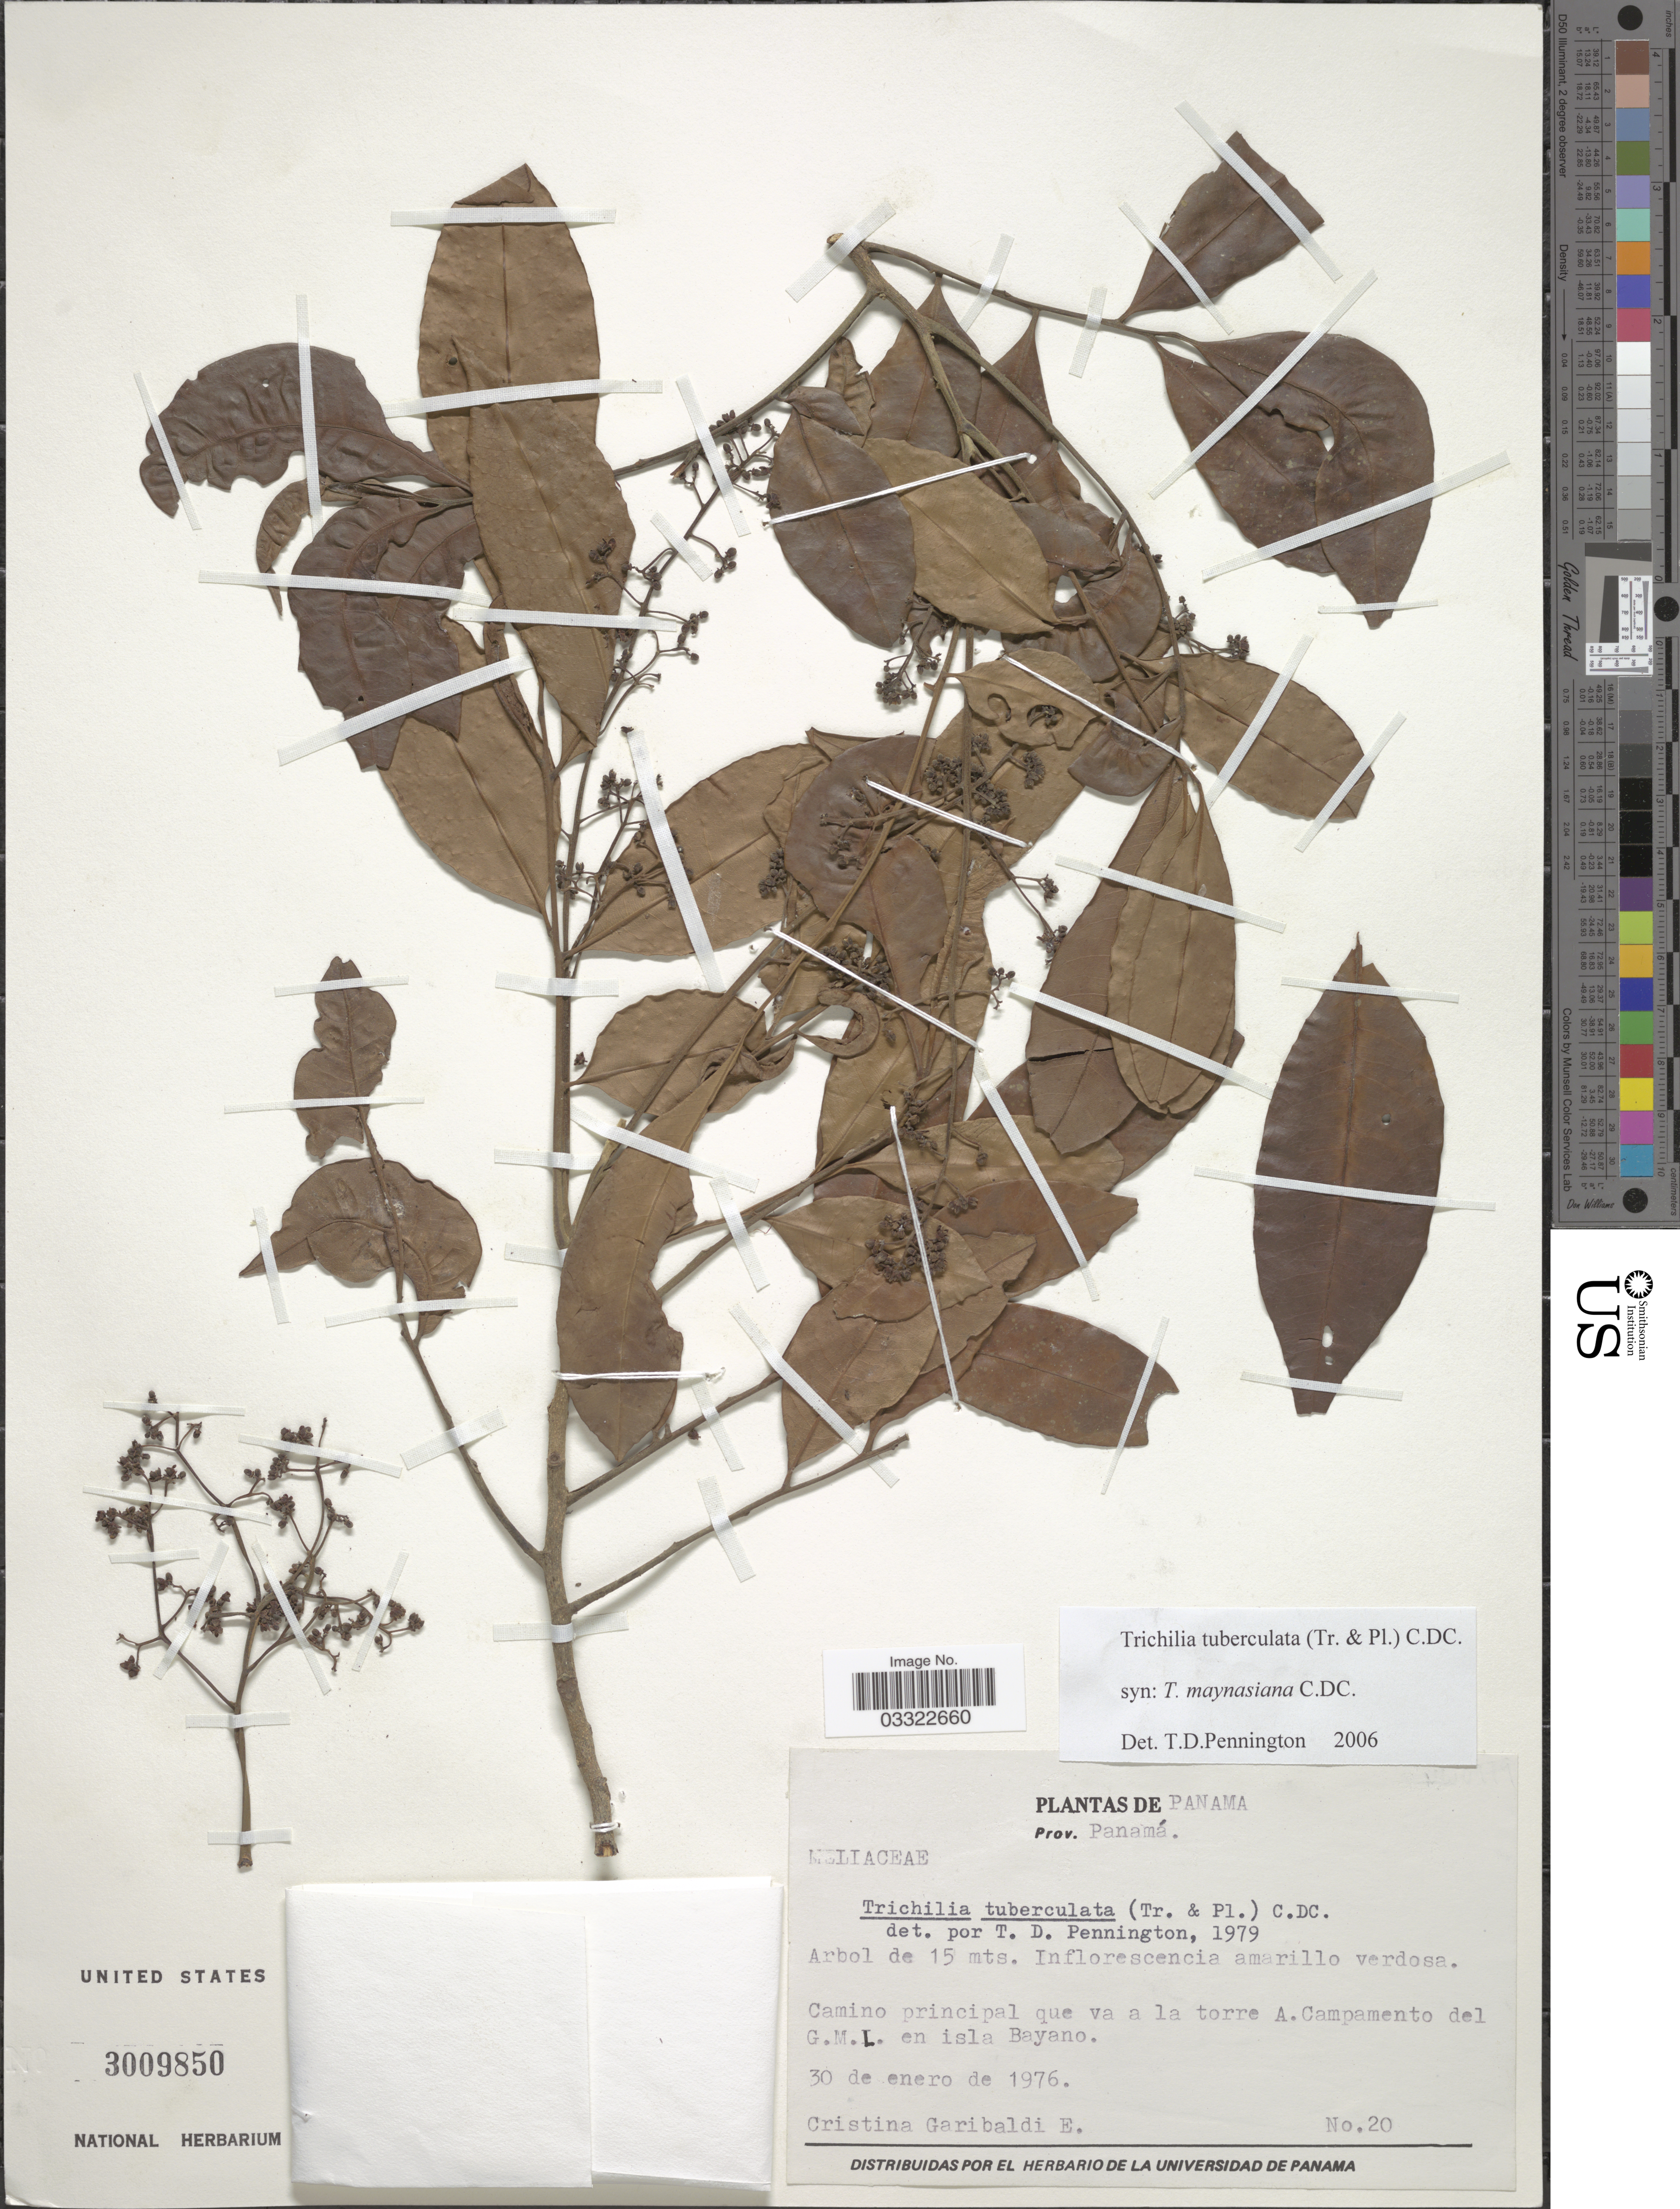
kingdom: Plantae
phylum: Tracheophyta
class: Magnoliopsida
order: Sapindales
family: Meliaceae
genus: Trichilia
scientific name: Trichilia tuberculata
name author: (Triana & Planch.) C. DC.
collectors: C. Garibaldi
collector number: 20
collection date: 1976-01-30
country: Panama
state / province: Panamá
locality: Camino principal que va a la torre A. Campamento del G.M.L. en isla Bayano.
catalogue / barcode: US 3009850